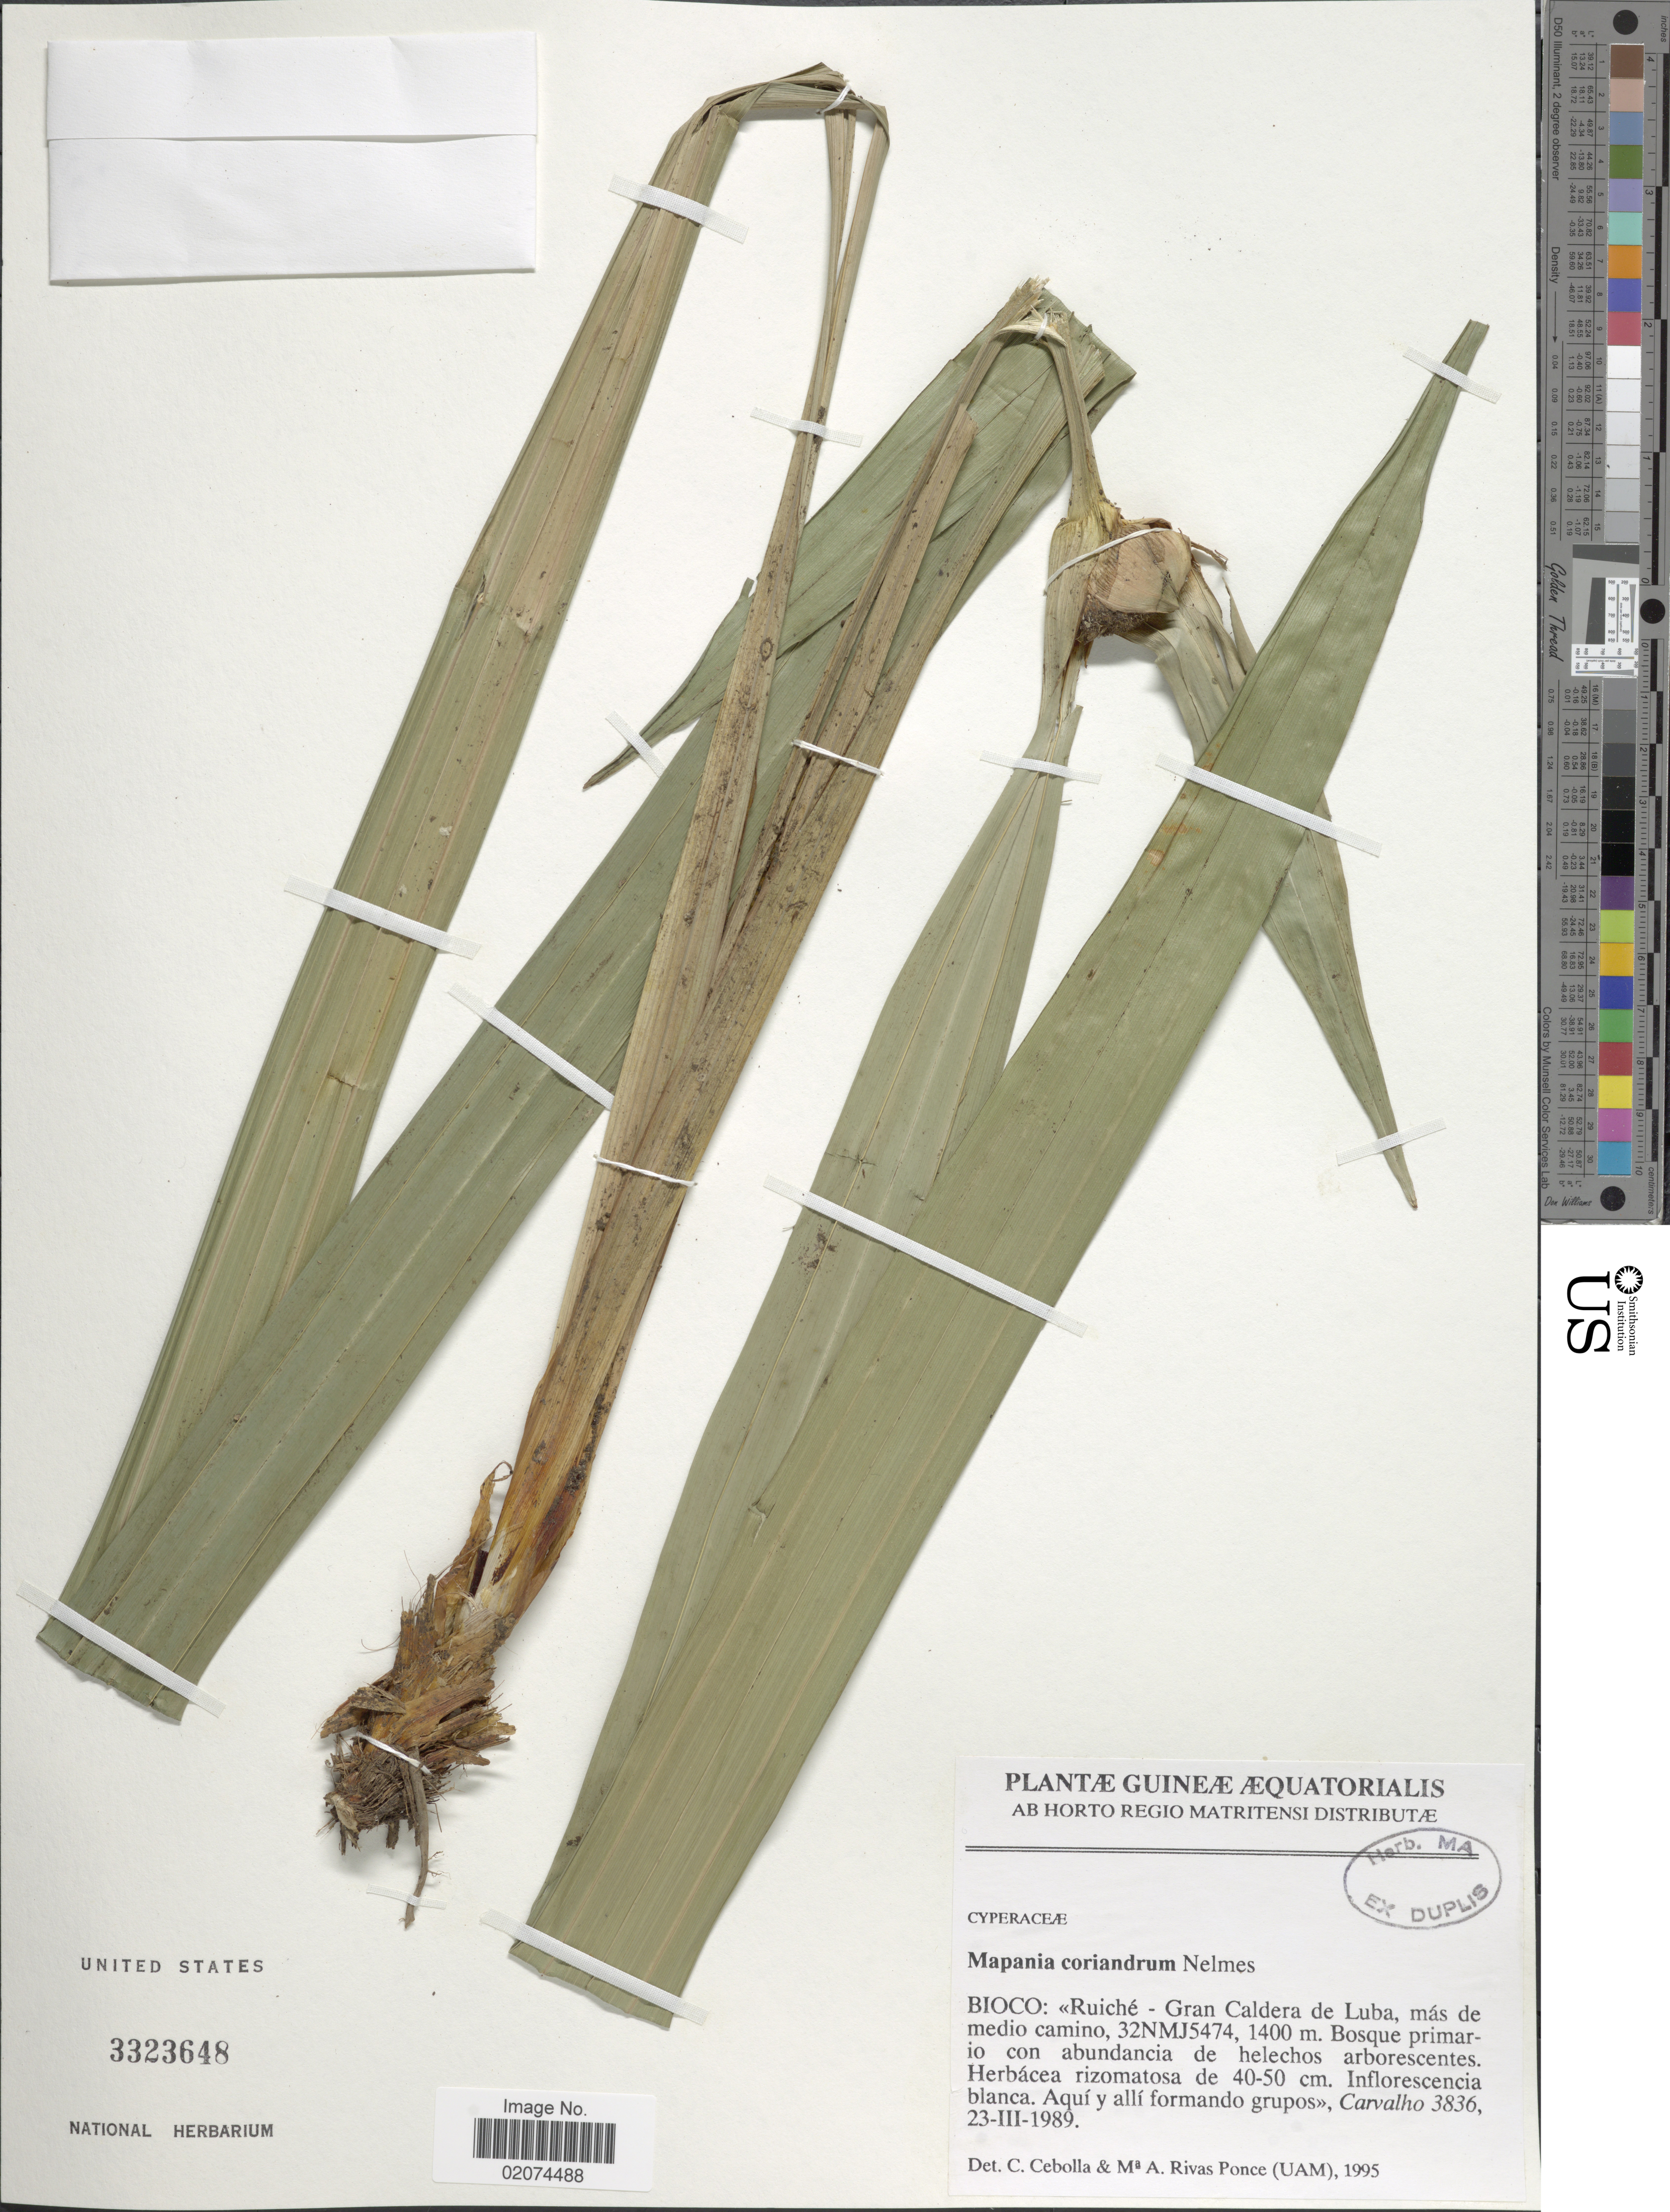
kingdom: Plantae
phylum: Tracheophyta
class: Liliopsida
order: Poales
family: Cyperaceae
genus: Mapania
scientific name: Mapania coriandrum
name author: Nelmes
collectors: Carvalho, --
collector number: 3836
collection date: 1989-03-23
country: Equatorial Guinea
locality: Guineae Aequatorialis. Bioco: << Ruiche - Gran Caldera de Luba, mas de medio camino, 32NMJ5474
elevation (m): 1400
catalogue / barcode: US 3323648